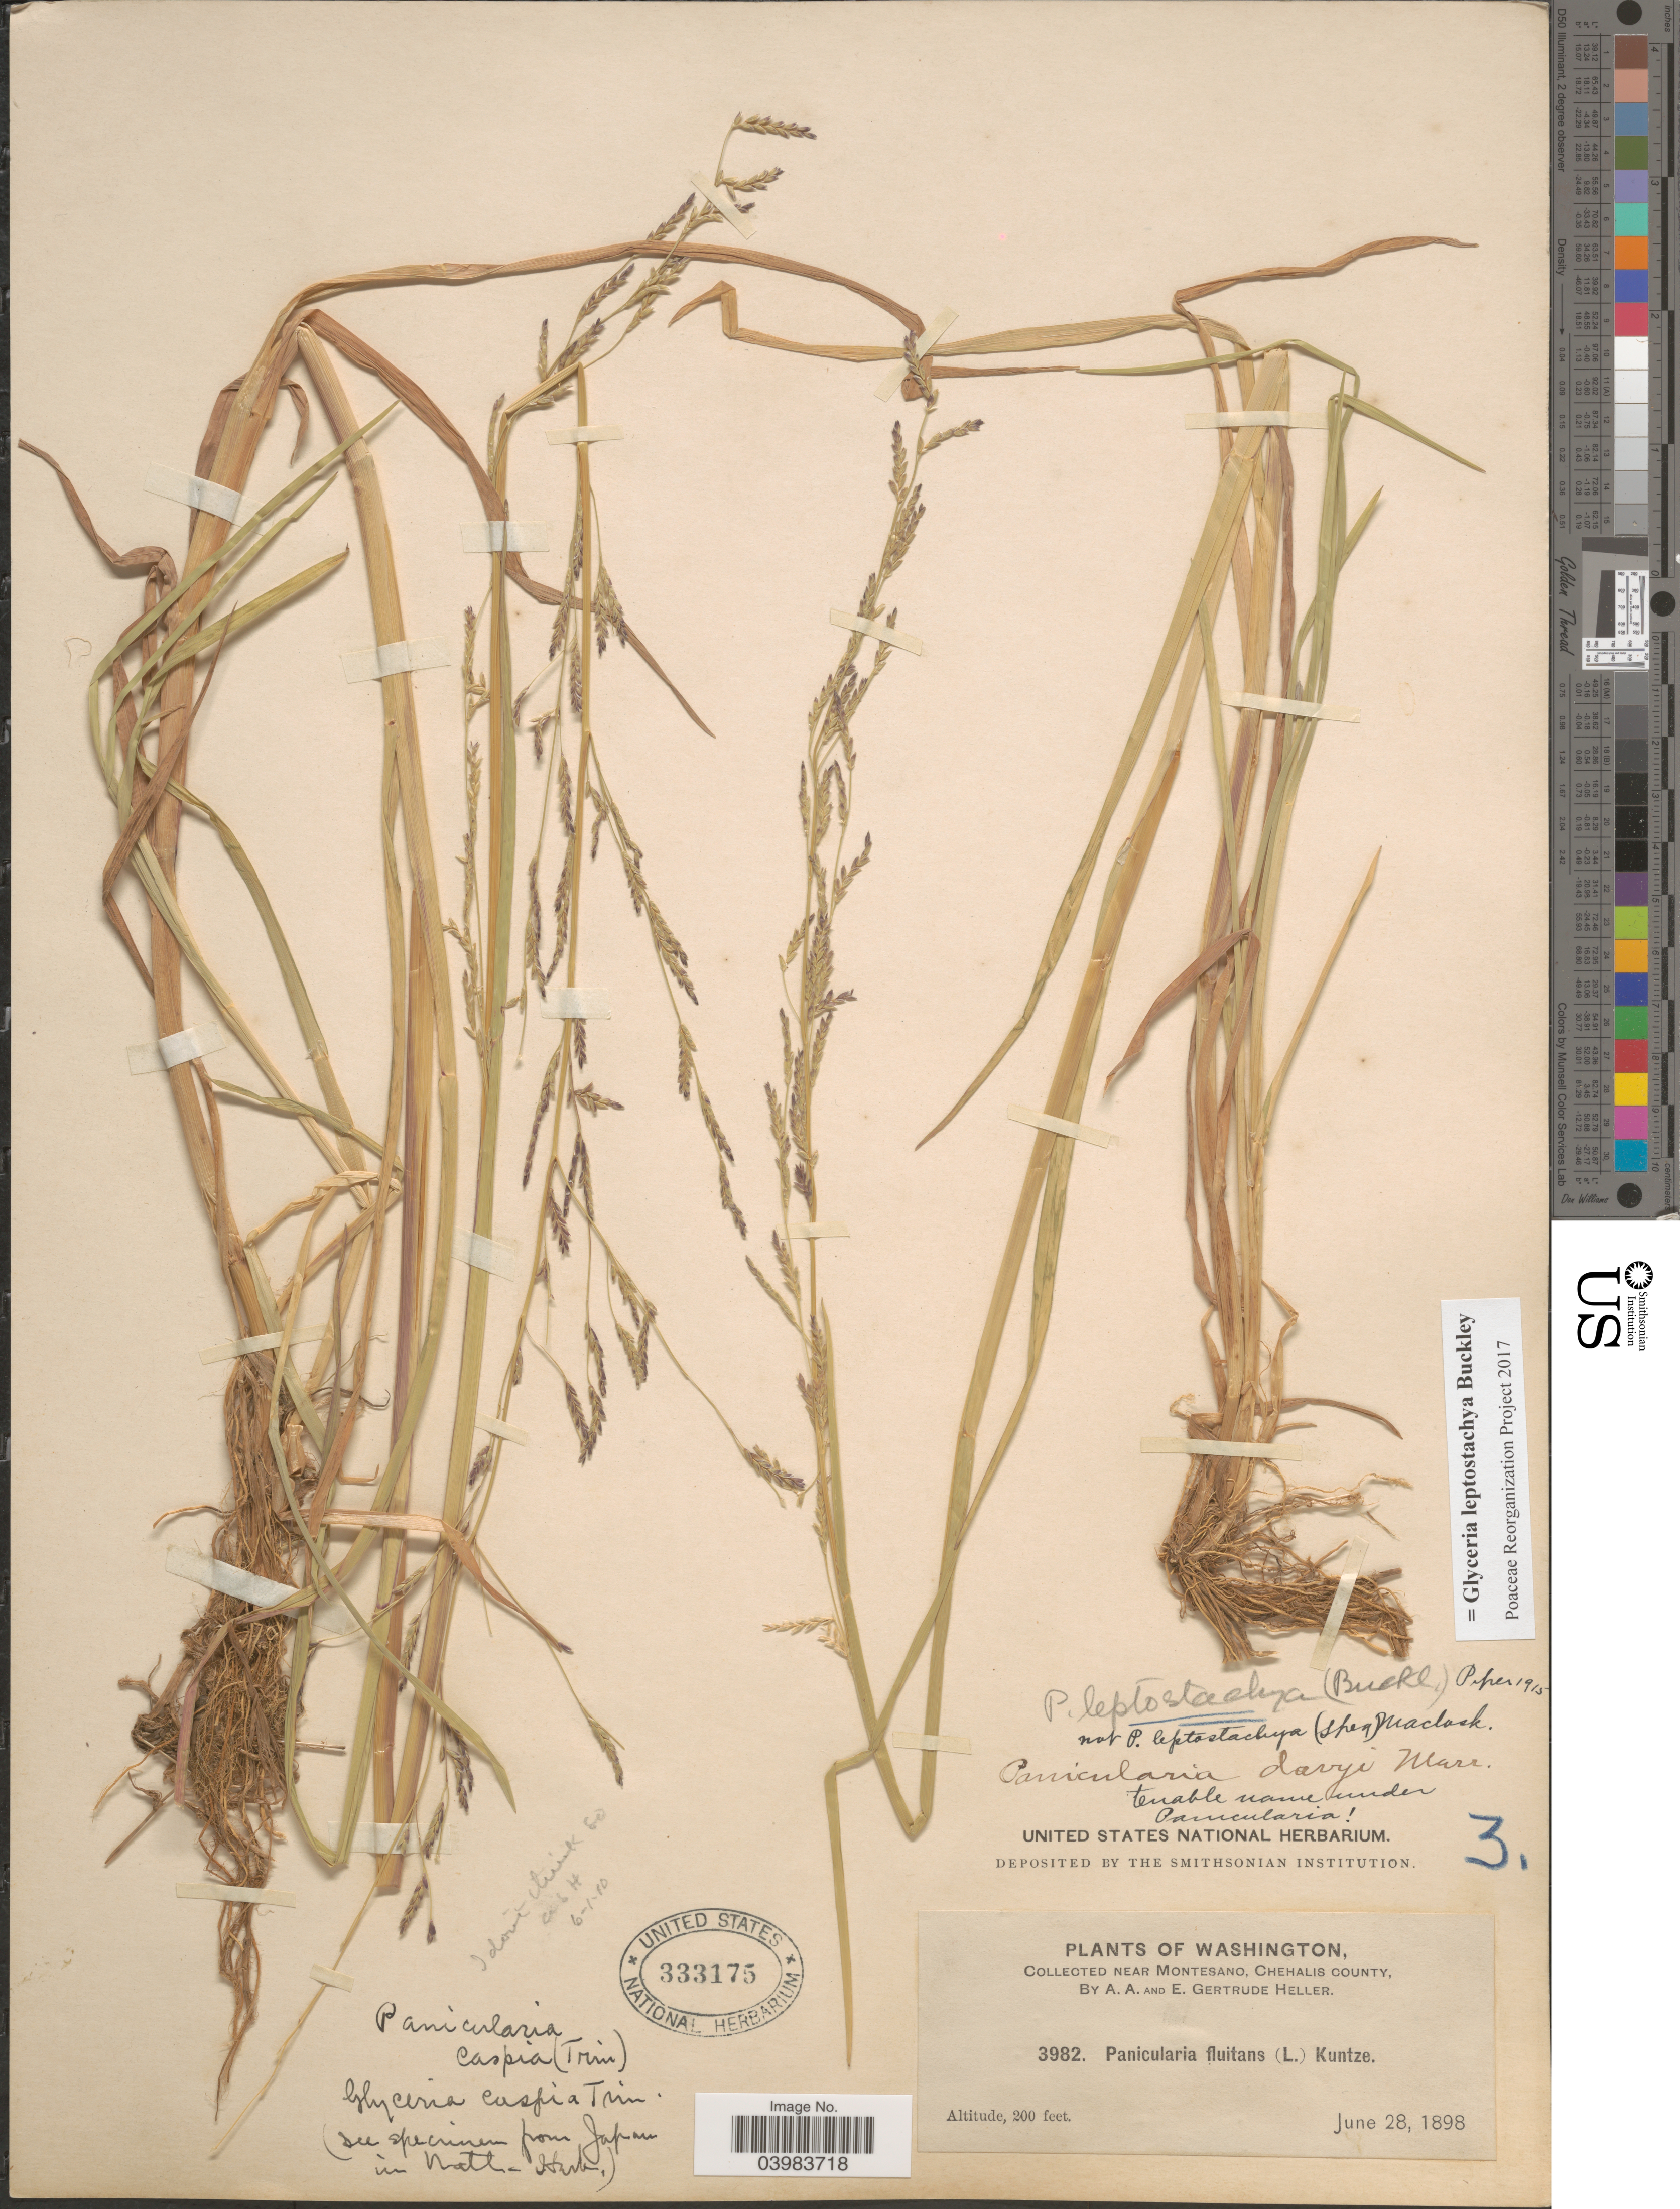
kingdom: Plantae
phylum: Tracheophyta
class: Liliopsida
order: Poales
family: Poaceae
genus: Glyceria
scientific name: Glyceria leptostachya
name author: Buckley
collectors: A. A. Heller & E. G. Heller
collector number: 3982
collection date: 1898-06-28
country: United States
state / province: Washington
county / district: Grays Harbor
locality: Near Montesano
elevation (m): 61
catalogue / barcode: US 333175